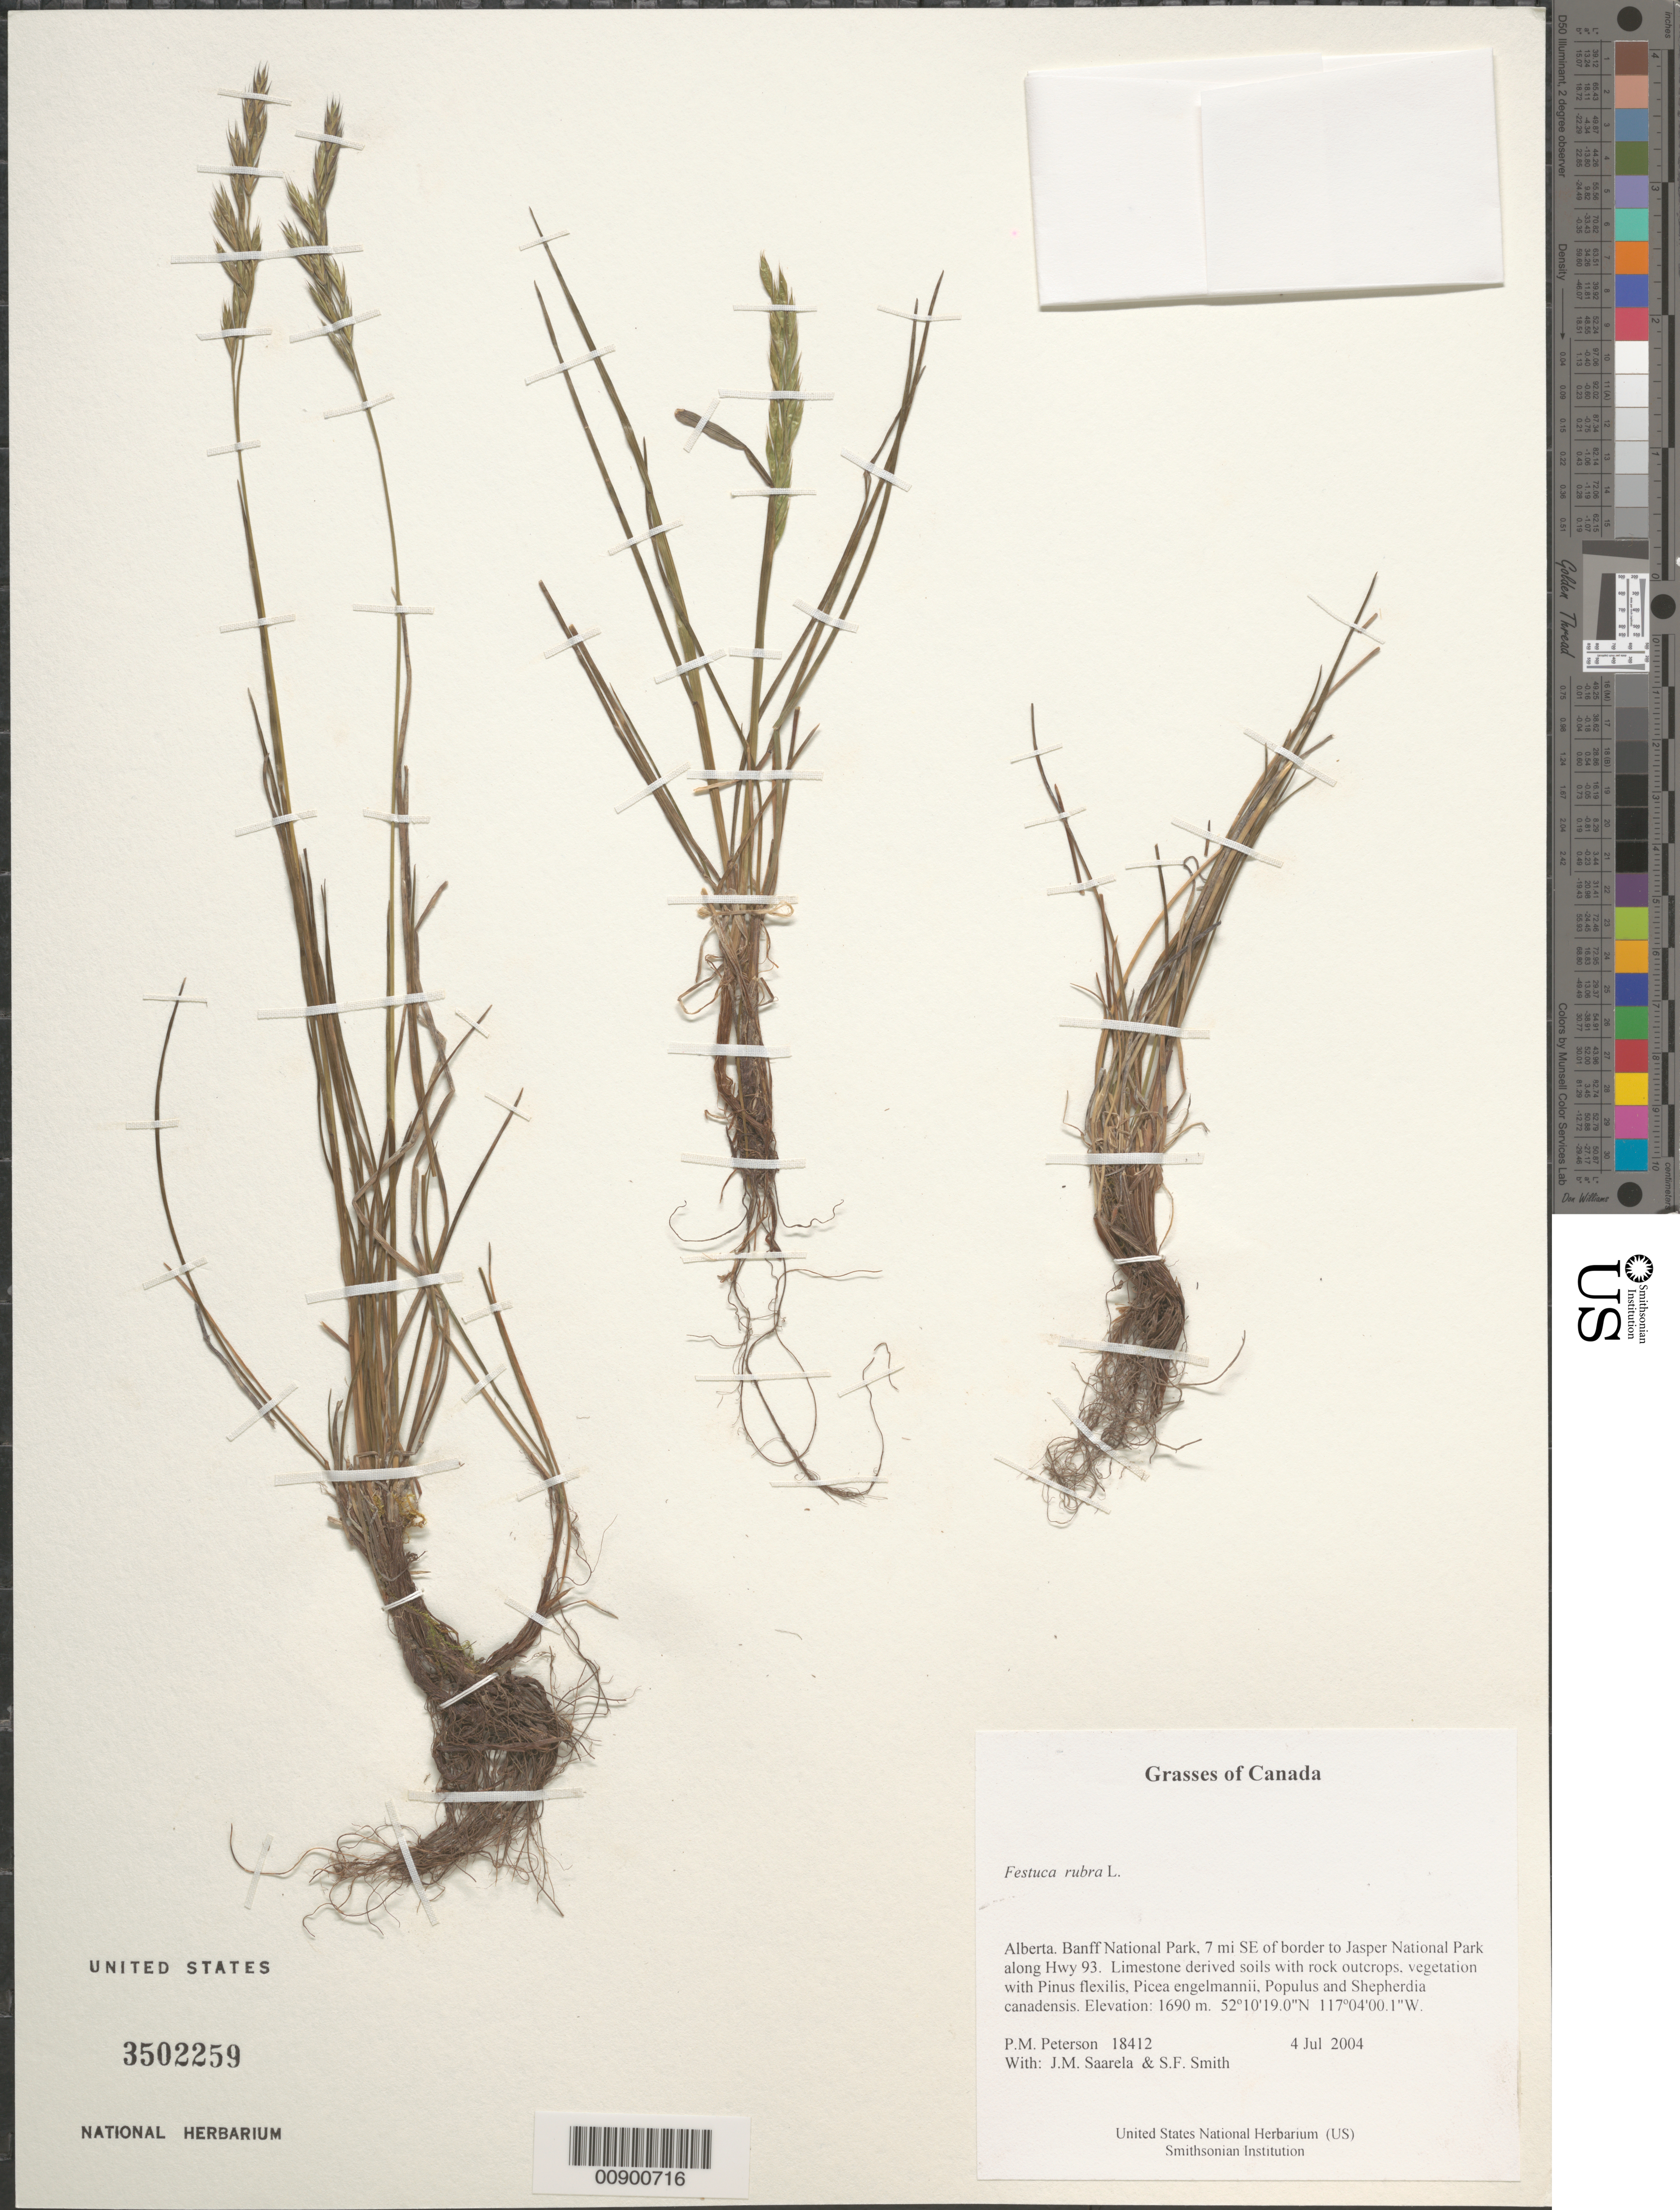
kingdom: Plantae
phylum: Tracheophyta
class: Liliopsida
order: Poales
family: Poaceae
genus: Festuca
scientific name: Festuca rubra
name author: L.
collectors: P. M. Peterson, J. Saarela & S.F. Smith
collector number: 18412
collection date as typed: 04 Jul 2004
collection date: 2004-07-04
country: Canada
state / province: Alberta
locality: Banff National Park, 7 mi SE of border to Jasper National Park along Hwy 93. Limestone derived soils with rock outcrops, vegetation with Pinus flexilis, Picea engelmannii, Populus and Shepherdia canadensis.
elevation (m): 1690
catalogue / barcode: US 3502259